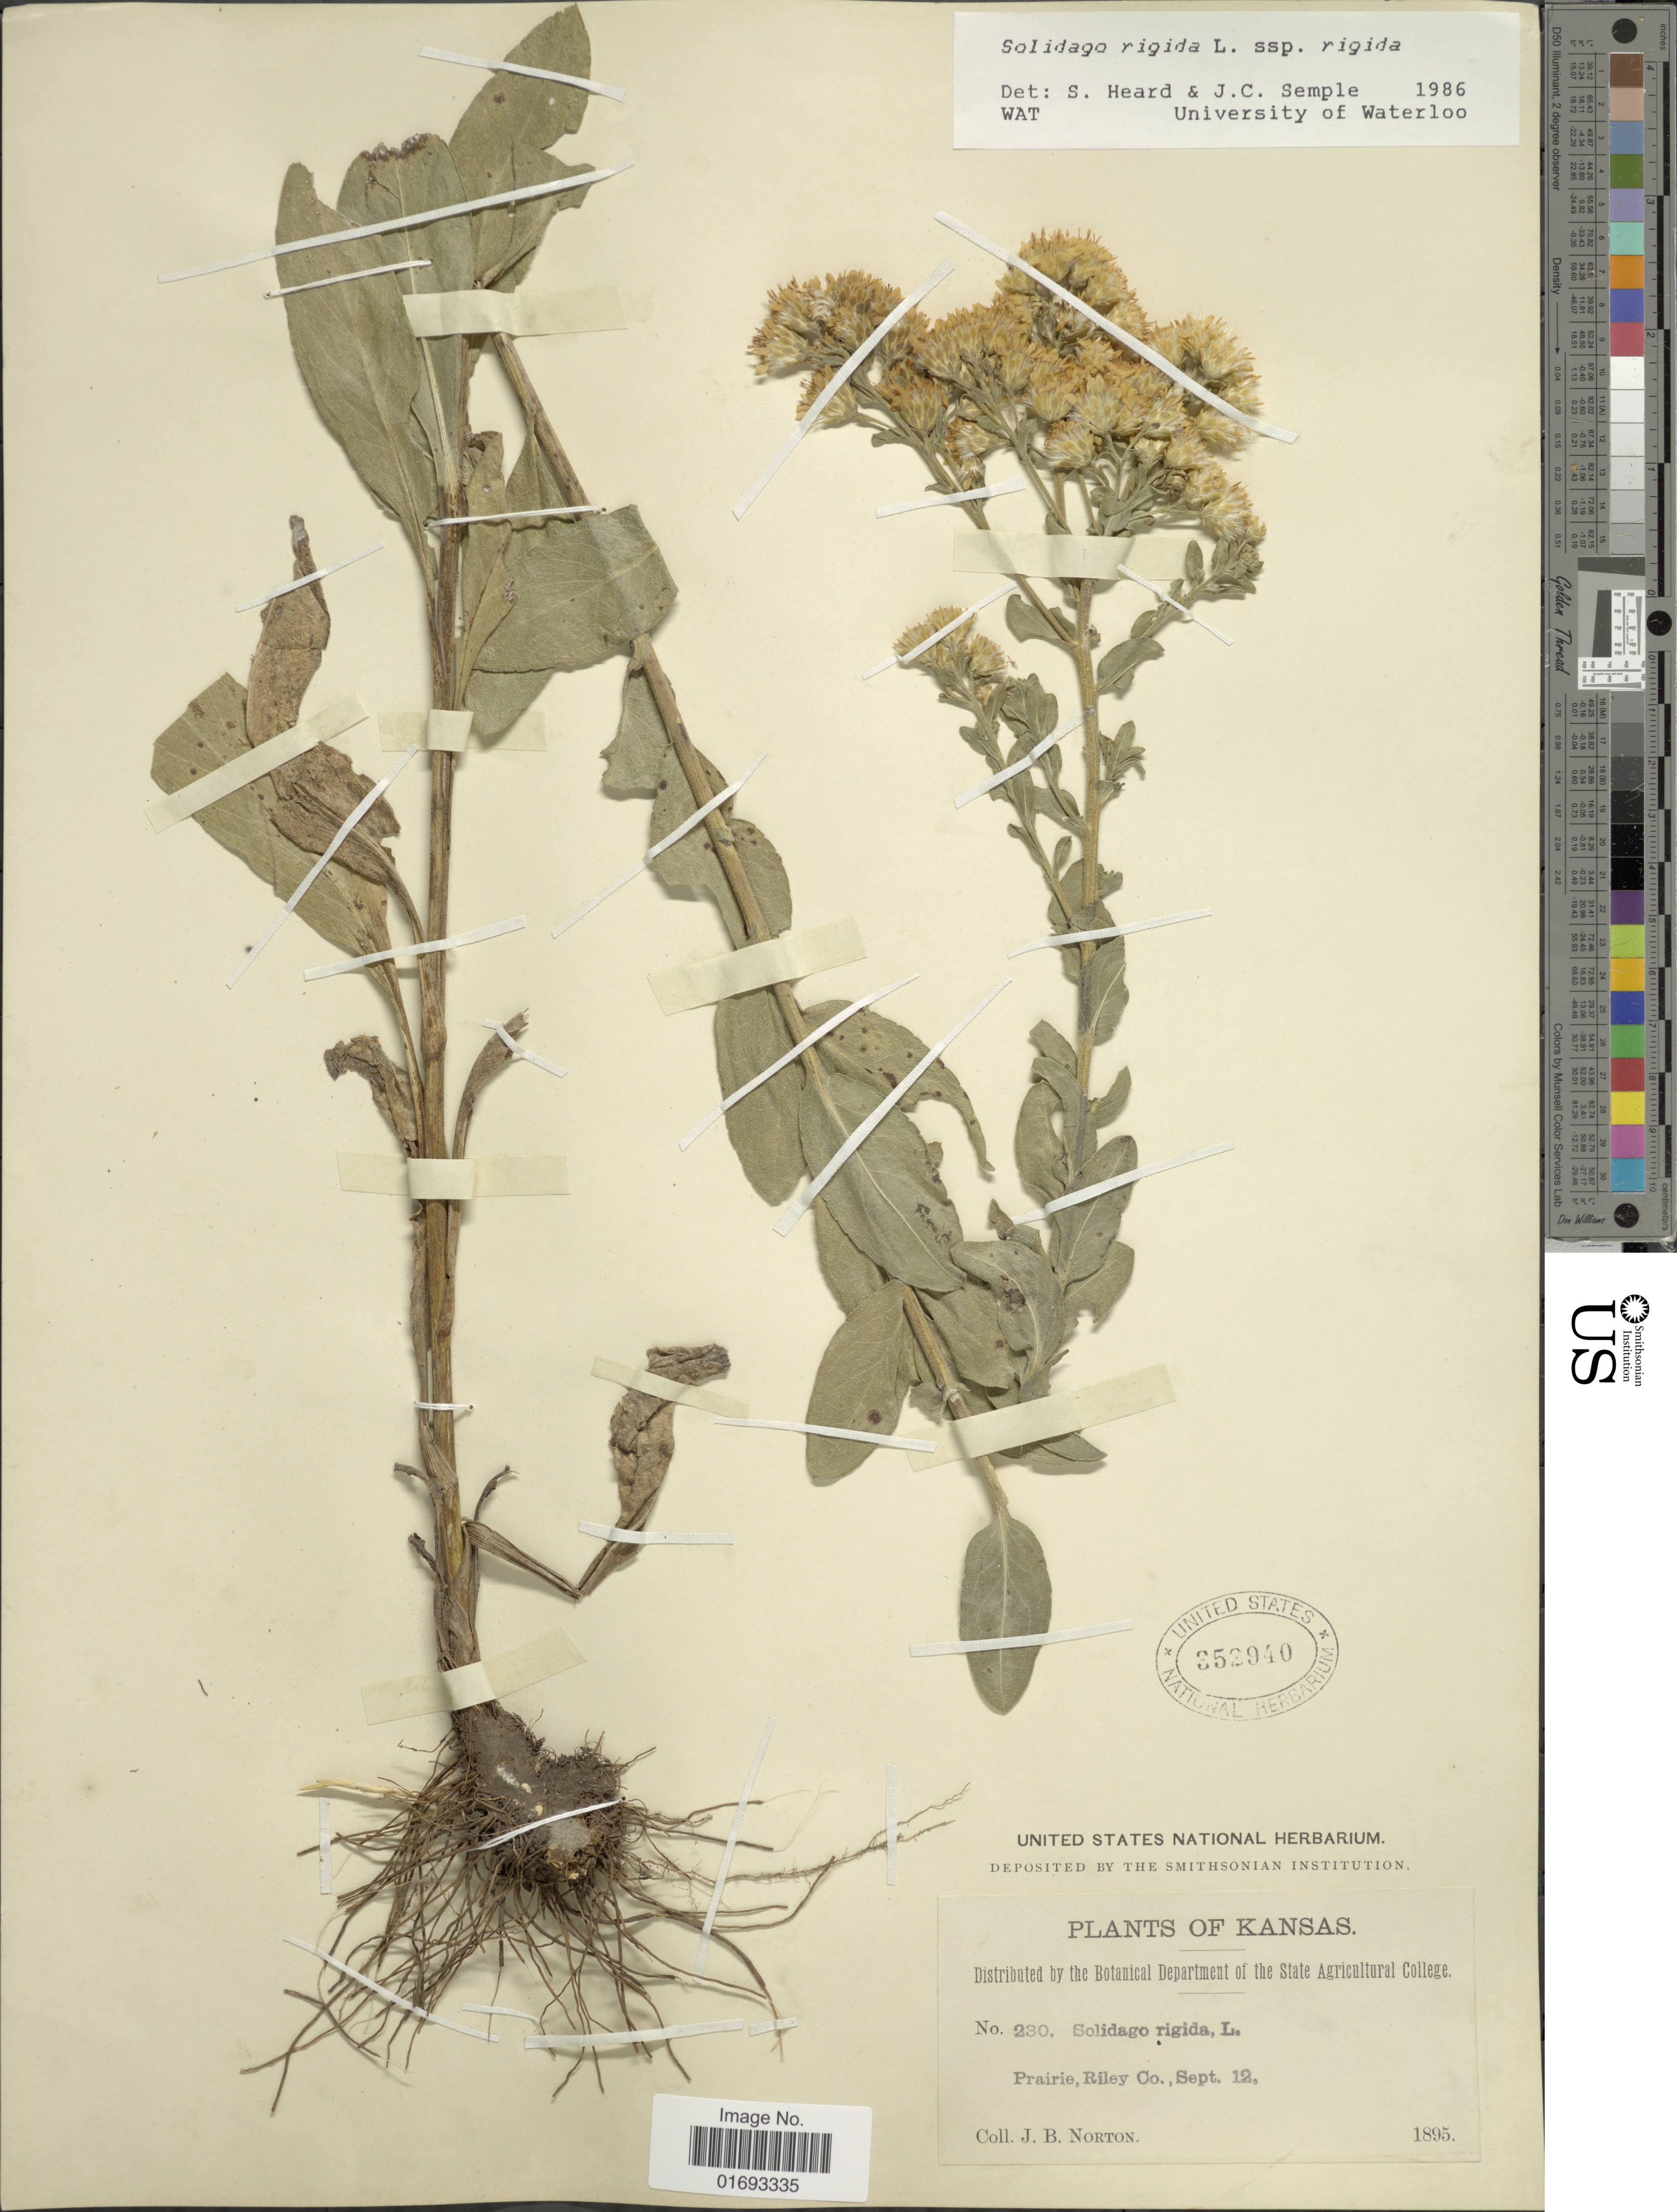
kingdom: Plantae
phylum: Tracheophyta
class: Magnoliopsida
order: Asterales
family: Asteraceae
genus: Oligoneuron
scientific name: Oligoneuron rigidum var. rigidum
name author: (L.) Small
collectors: J. B. Norton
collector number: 230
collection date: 1895-09-12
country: United States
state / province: Kansas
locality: Prairie, Riley Co.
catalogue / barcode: US 352940